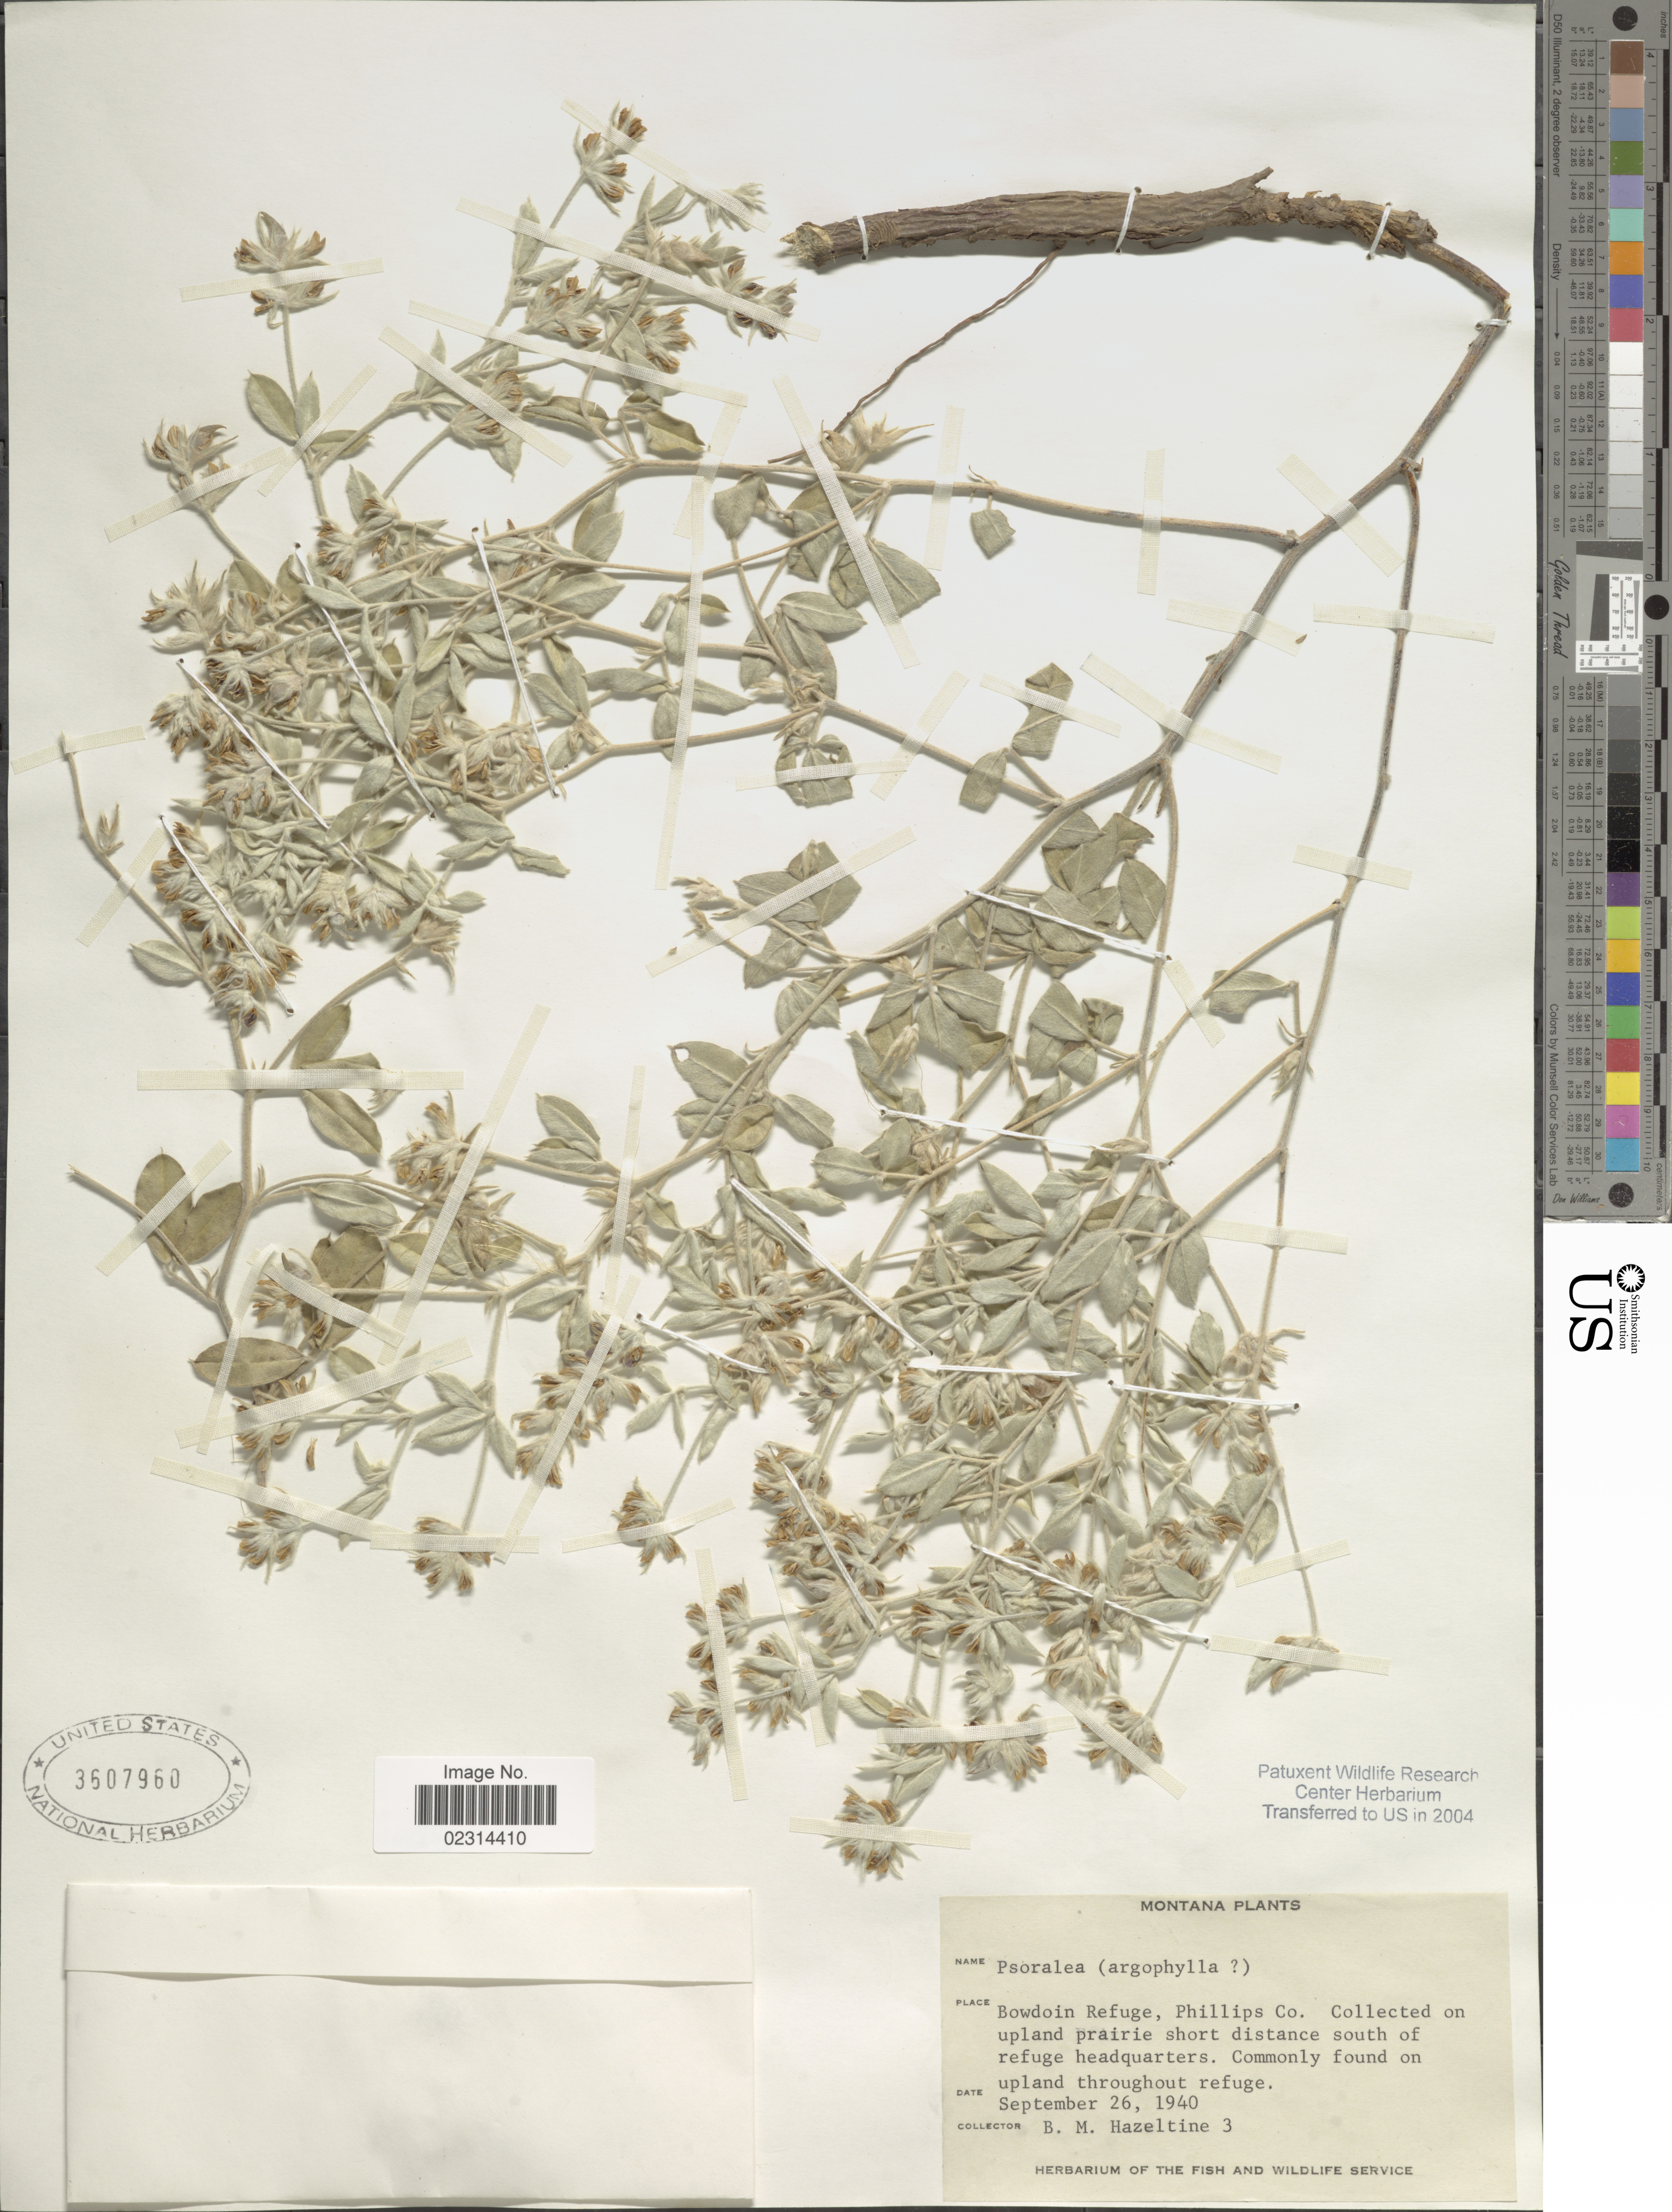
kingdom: Plantae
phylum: Tracheophyta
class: Magnoliopsida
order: Fabales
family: Fabaceae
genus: Pediomelum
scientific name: Pediomelum argophyllum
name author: (Pursh) J.W. Grimes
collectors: B. Hazeltine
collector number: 3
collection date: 1940-09-26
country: United States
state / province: Montana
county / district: Phillips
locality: Bowdoin Refuge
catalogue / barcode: US 3607960